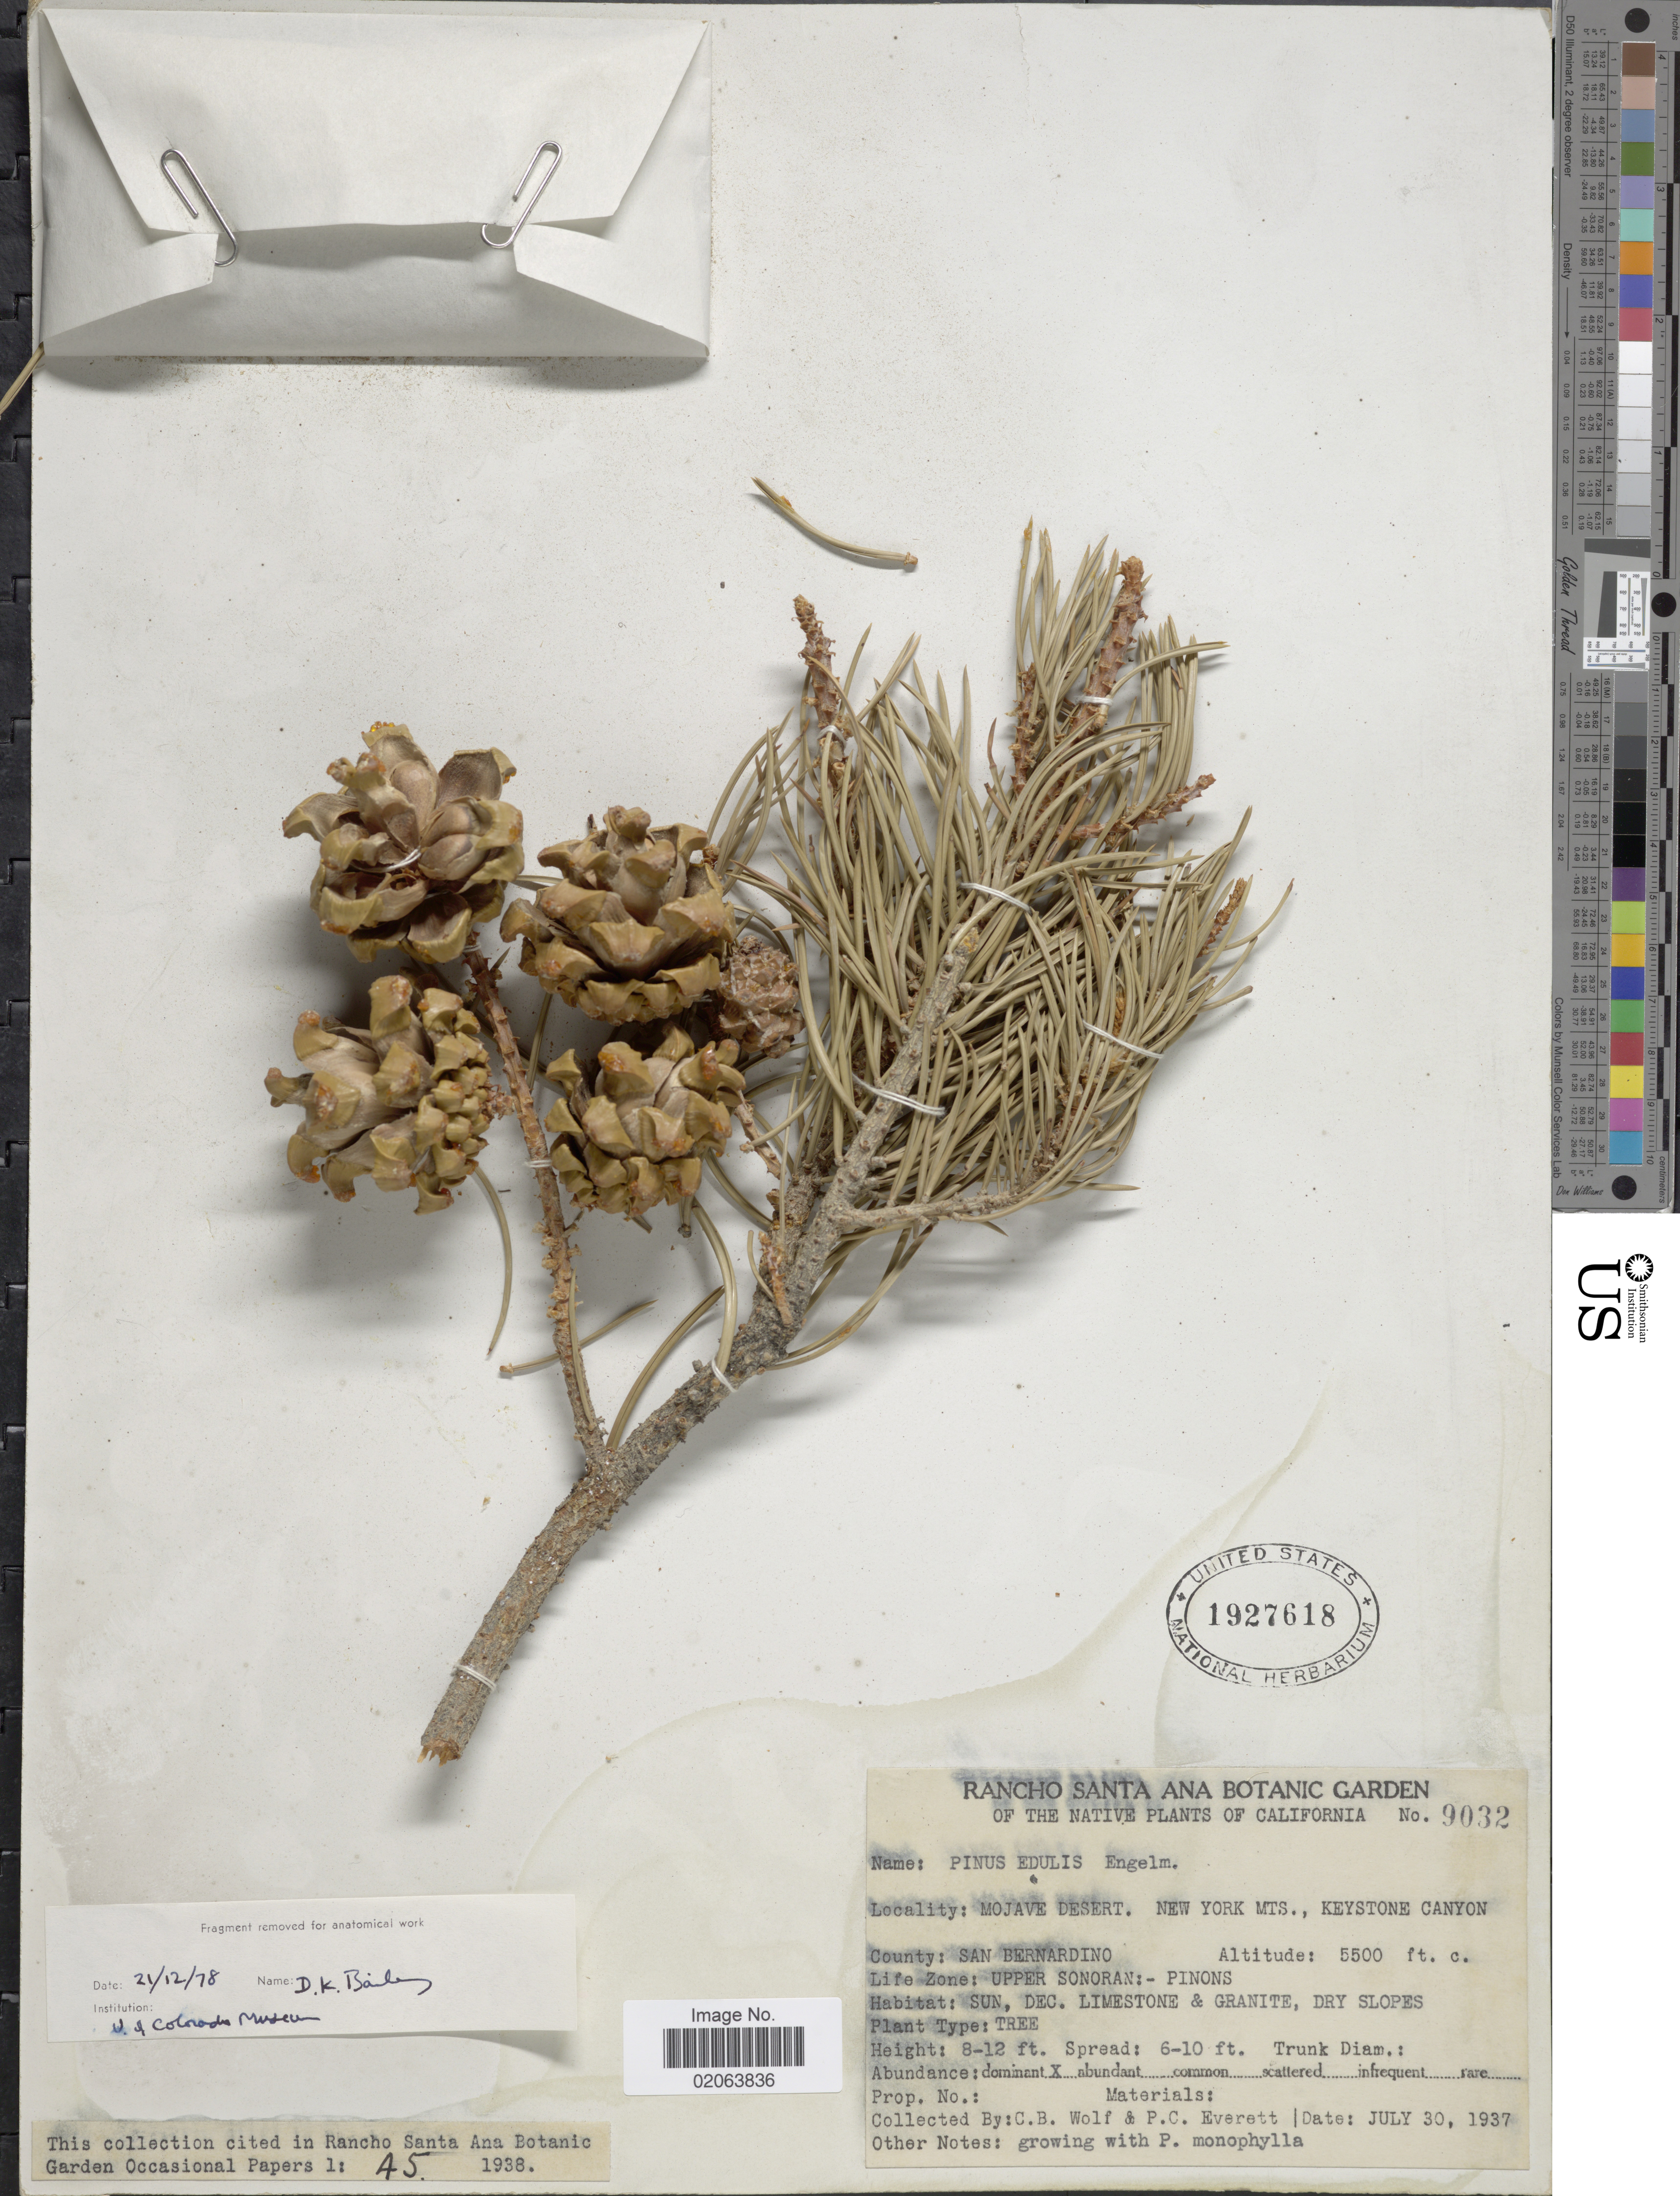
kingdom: Plantae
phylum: Tracheophyta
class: Pinopsida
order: Pinales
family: Pinaceae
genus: Pinus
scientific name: Pinus edulis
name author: Engelm.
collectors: C. B. Wolf & P. Everett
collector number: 9032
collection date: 1937-07-30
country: United States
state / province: California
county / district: San Bernardino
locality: Mojave Desert. New York Mts., Keystone Canyon. County: San Bernardino. Life Zone: Upper Sonoran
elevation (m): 1676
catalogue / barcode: US 1927618